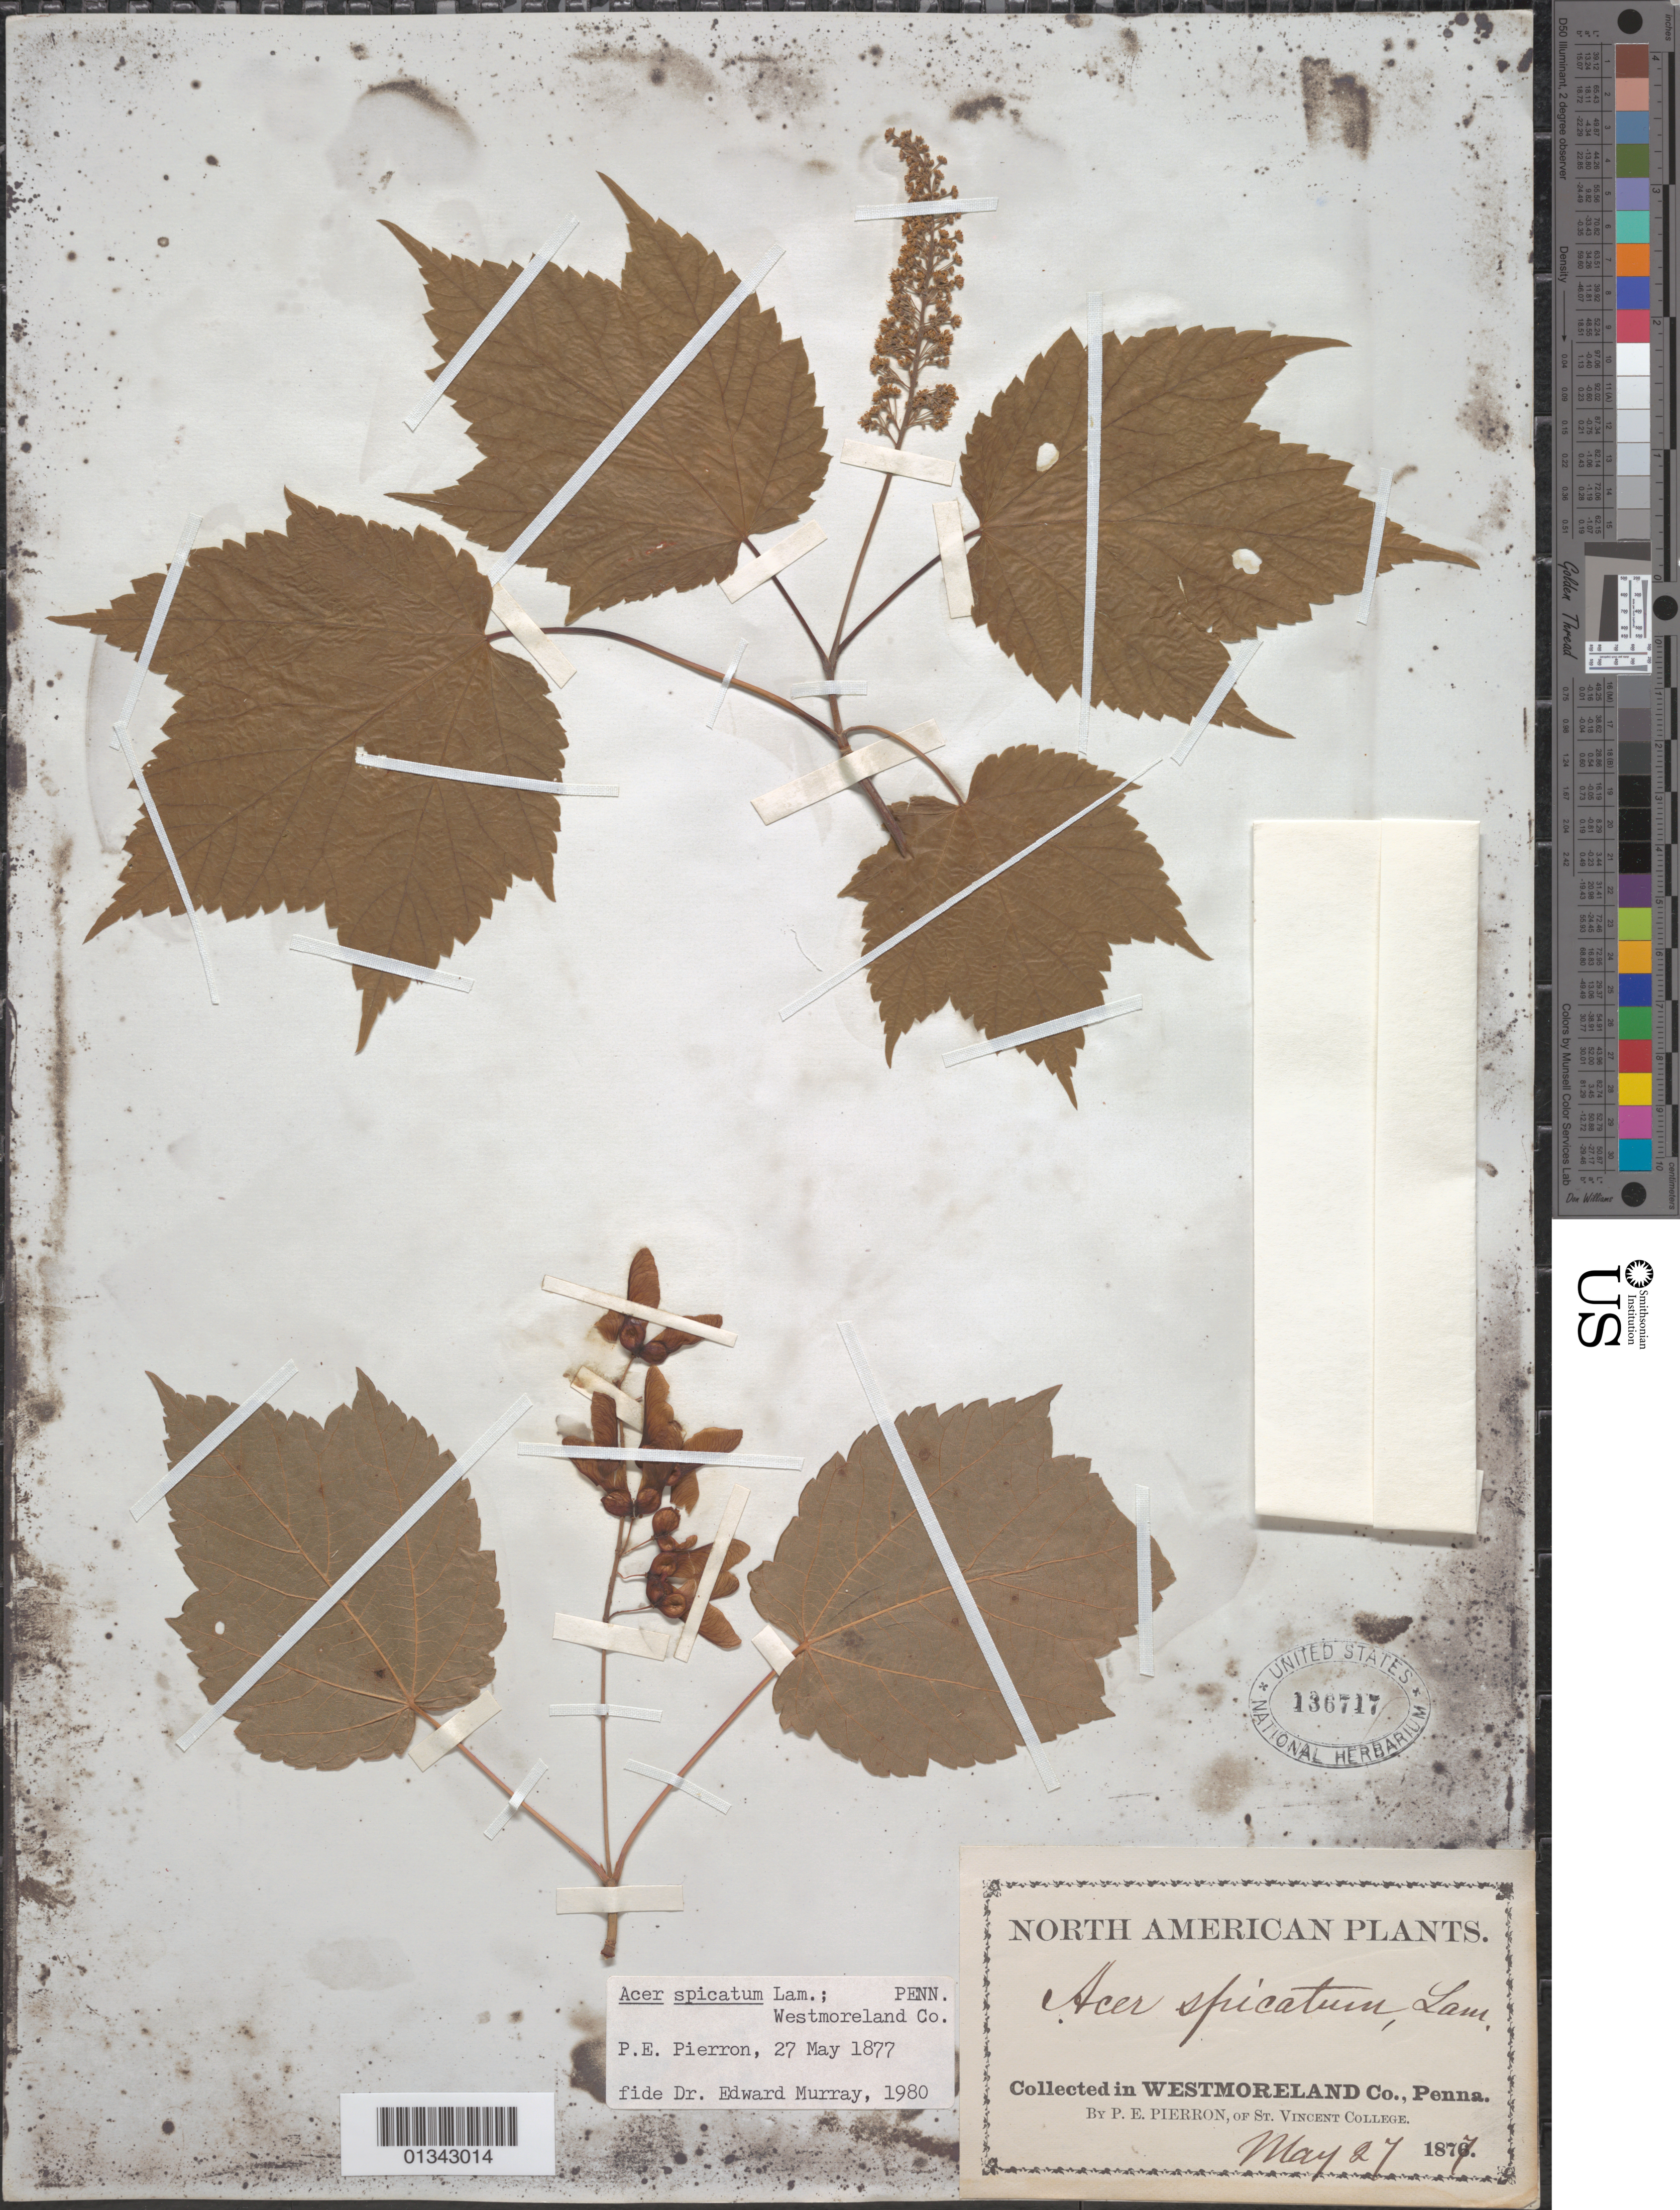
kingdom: Plantae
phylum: Tracheophyta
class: Magnoliopsida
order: Sapindales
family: Sapindaceae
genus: Acer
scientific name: Acer spicatum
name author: Lam.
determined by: Murray, Edward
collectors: P. Pierron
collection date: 1877-05-27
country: United States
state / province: Pennsylvania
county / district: Westmoreland County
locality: Westmoreland County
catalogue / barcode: US 136717